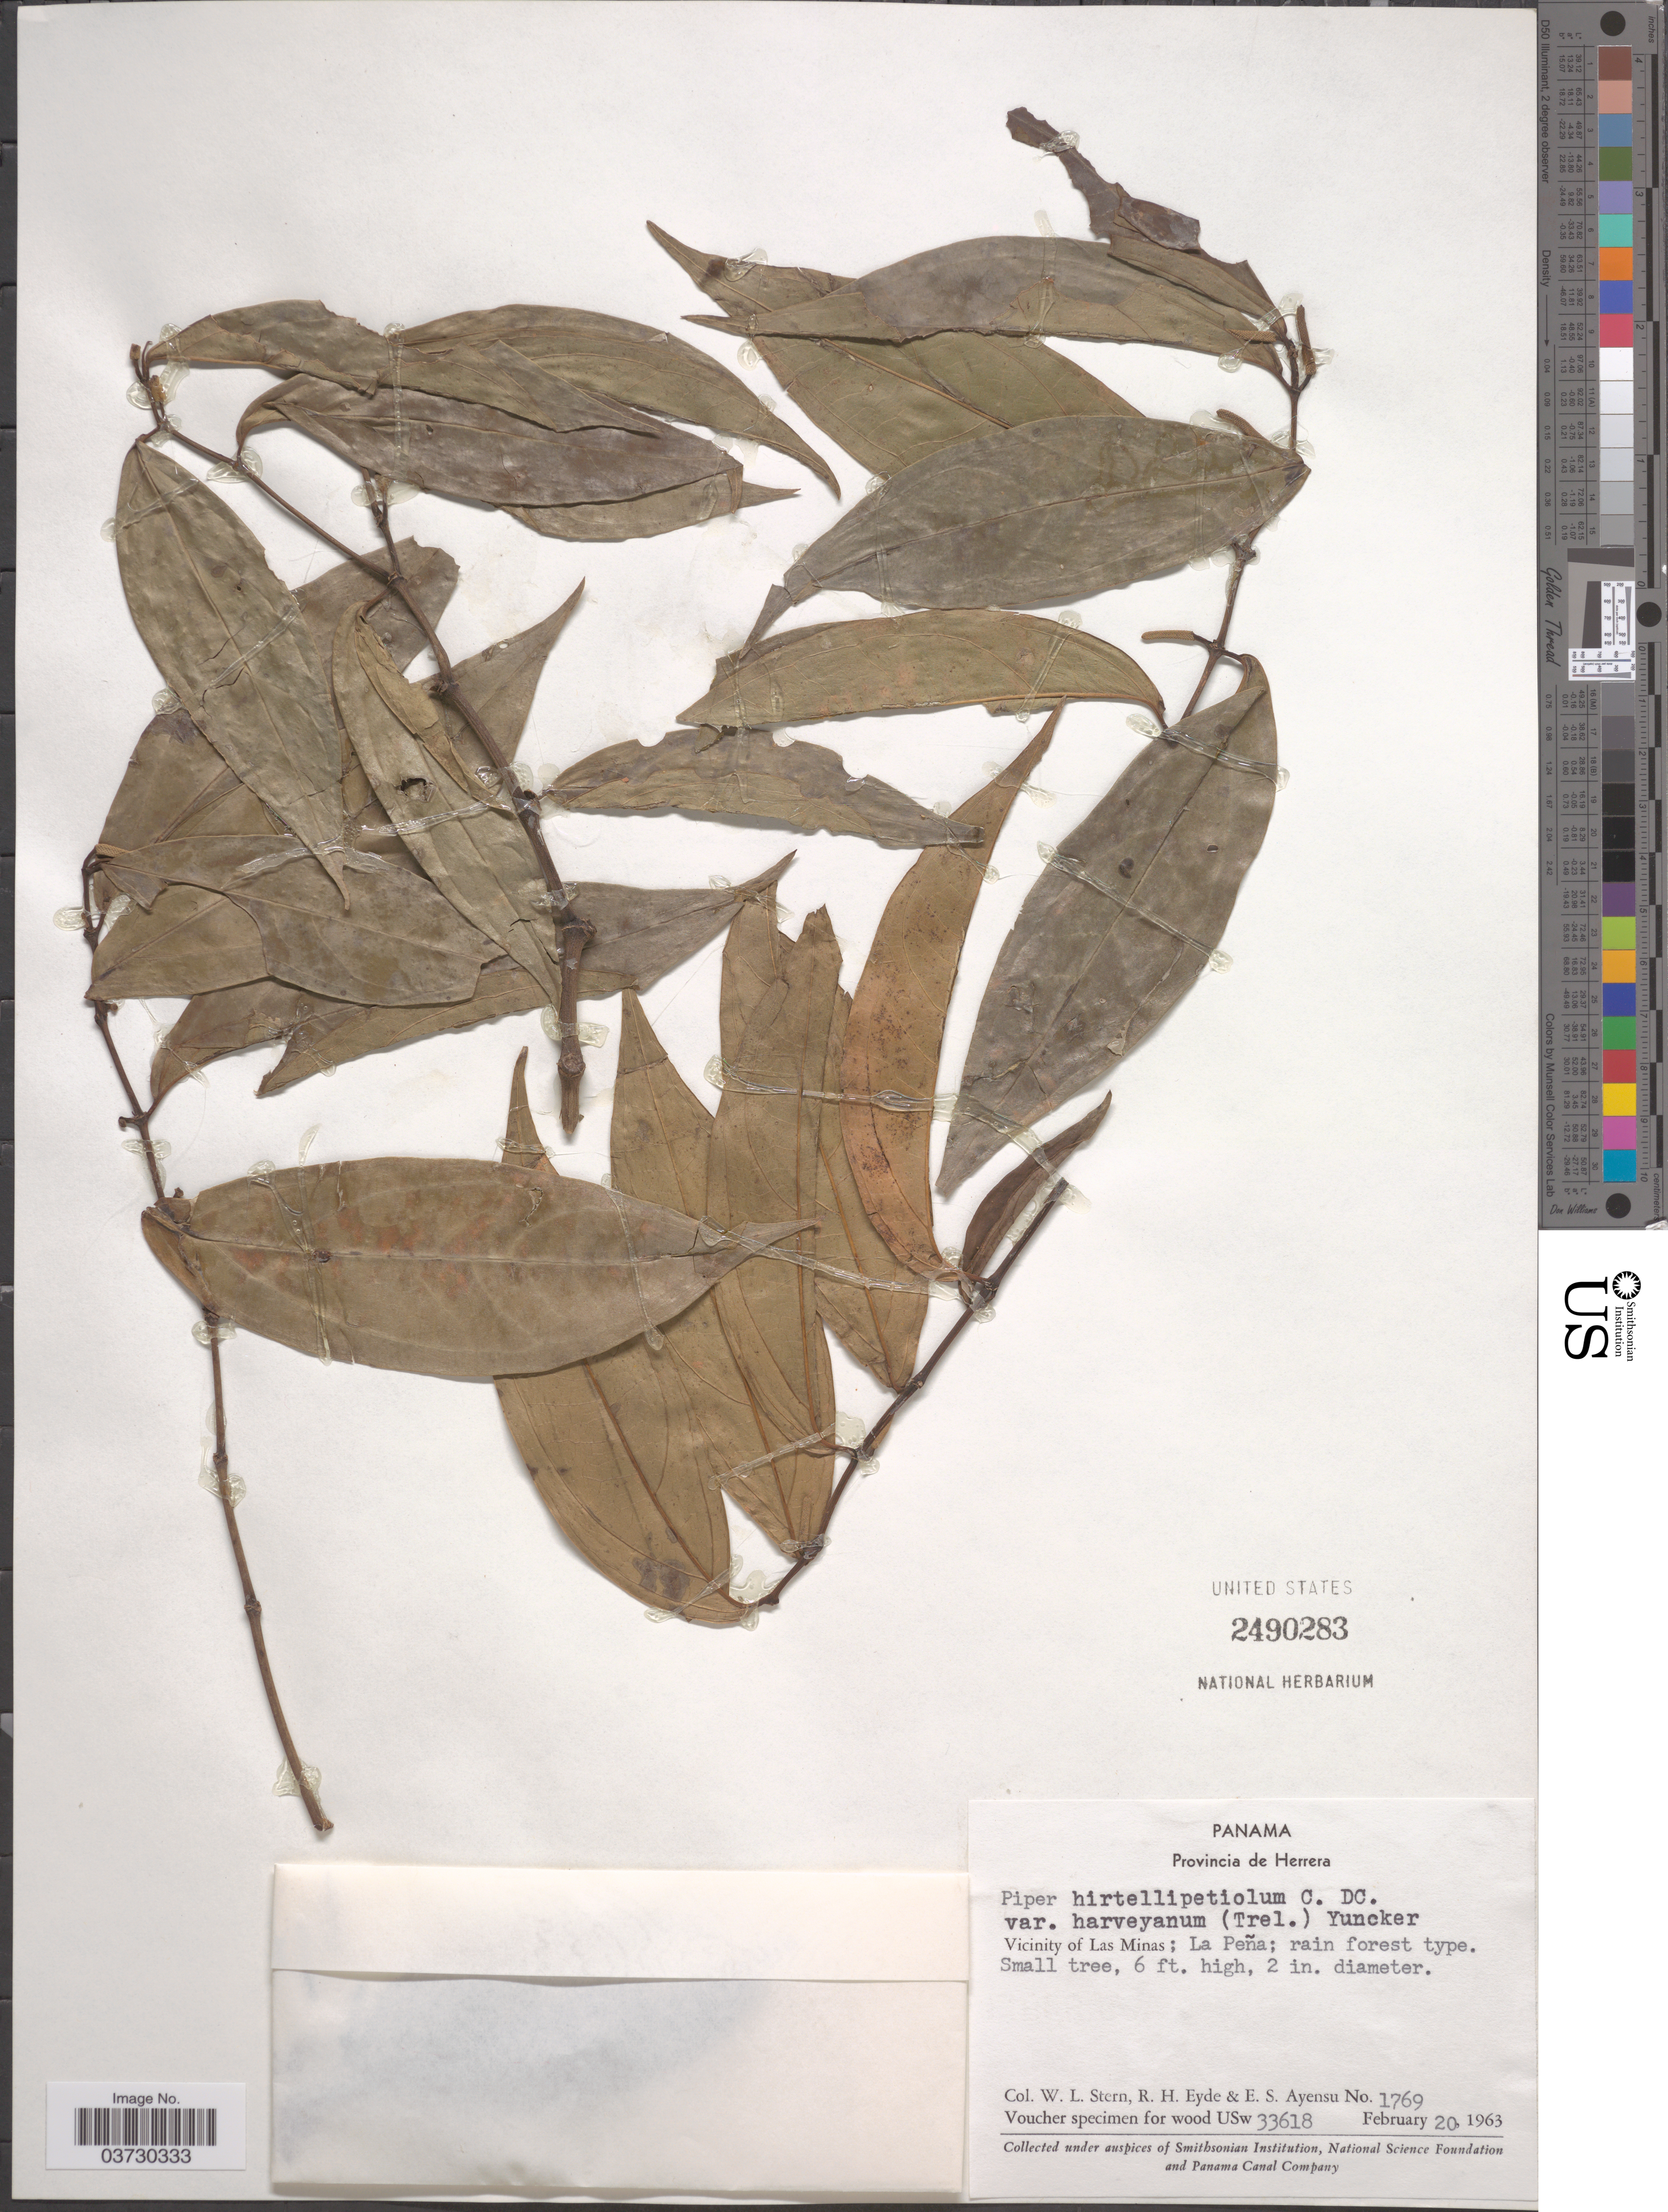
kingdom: Plantae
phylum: Tracheophyta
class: Magnoliopsida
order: Piperales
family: Piperaceae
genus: Piper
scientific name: Piper hirtellipetiolum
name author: C. DC.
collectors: W. L. Stern, R. H. Eyde & E. S. Ayensu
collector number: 1769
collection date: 1963-02-20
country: Panama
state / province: Herrera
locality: Vicinity of Las Minas; La Peña.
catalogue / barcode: US 2490283